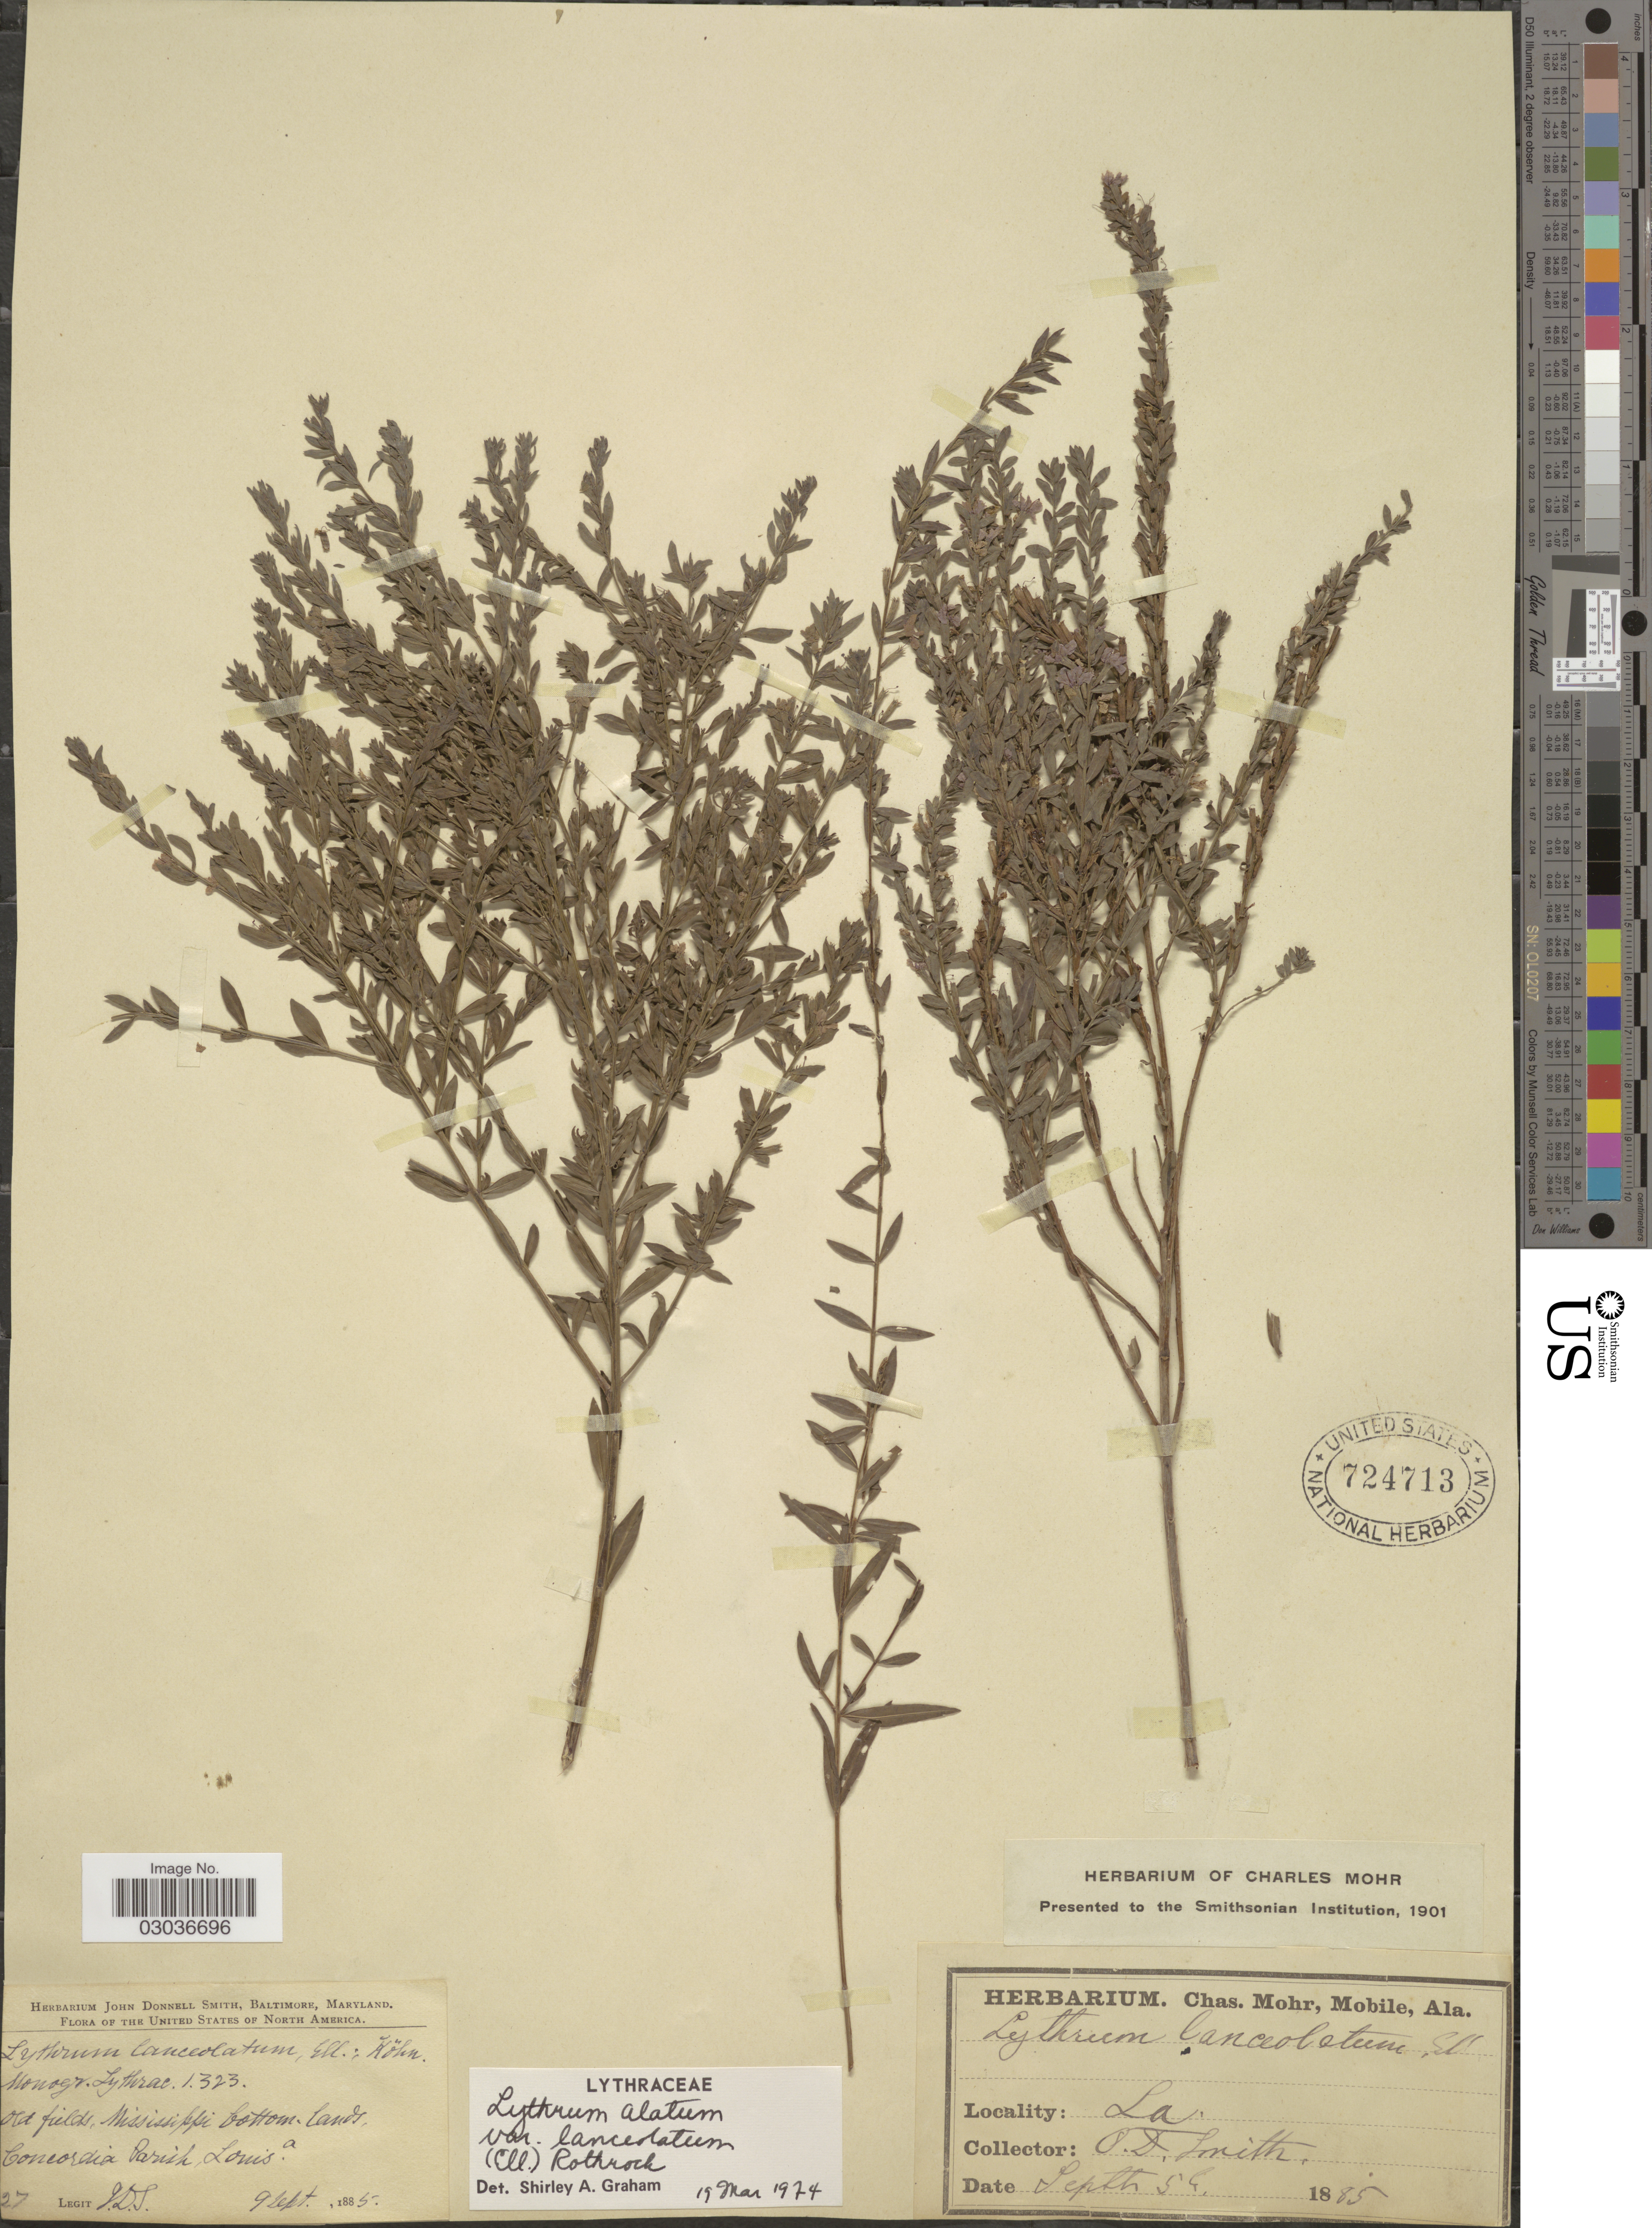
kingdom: Plantae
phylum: Tracheophyta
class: Magnoliopsida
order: Myrtales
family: Lythraceae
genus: Lythrum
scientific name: Lythrum alatum var. lanceolatum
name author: (Elliott) A. Gray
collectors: J. Donnell Smith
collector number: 27?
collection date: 1885-09-09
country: United States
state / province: Louisiana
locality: Old fields, Mississippi bottom lands, Concordia Parish.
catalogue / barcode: US 724713